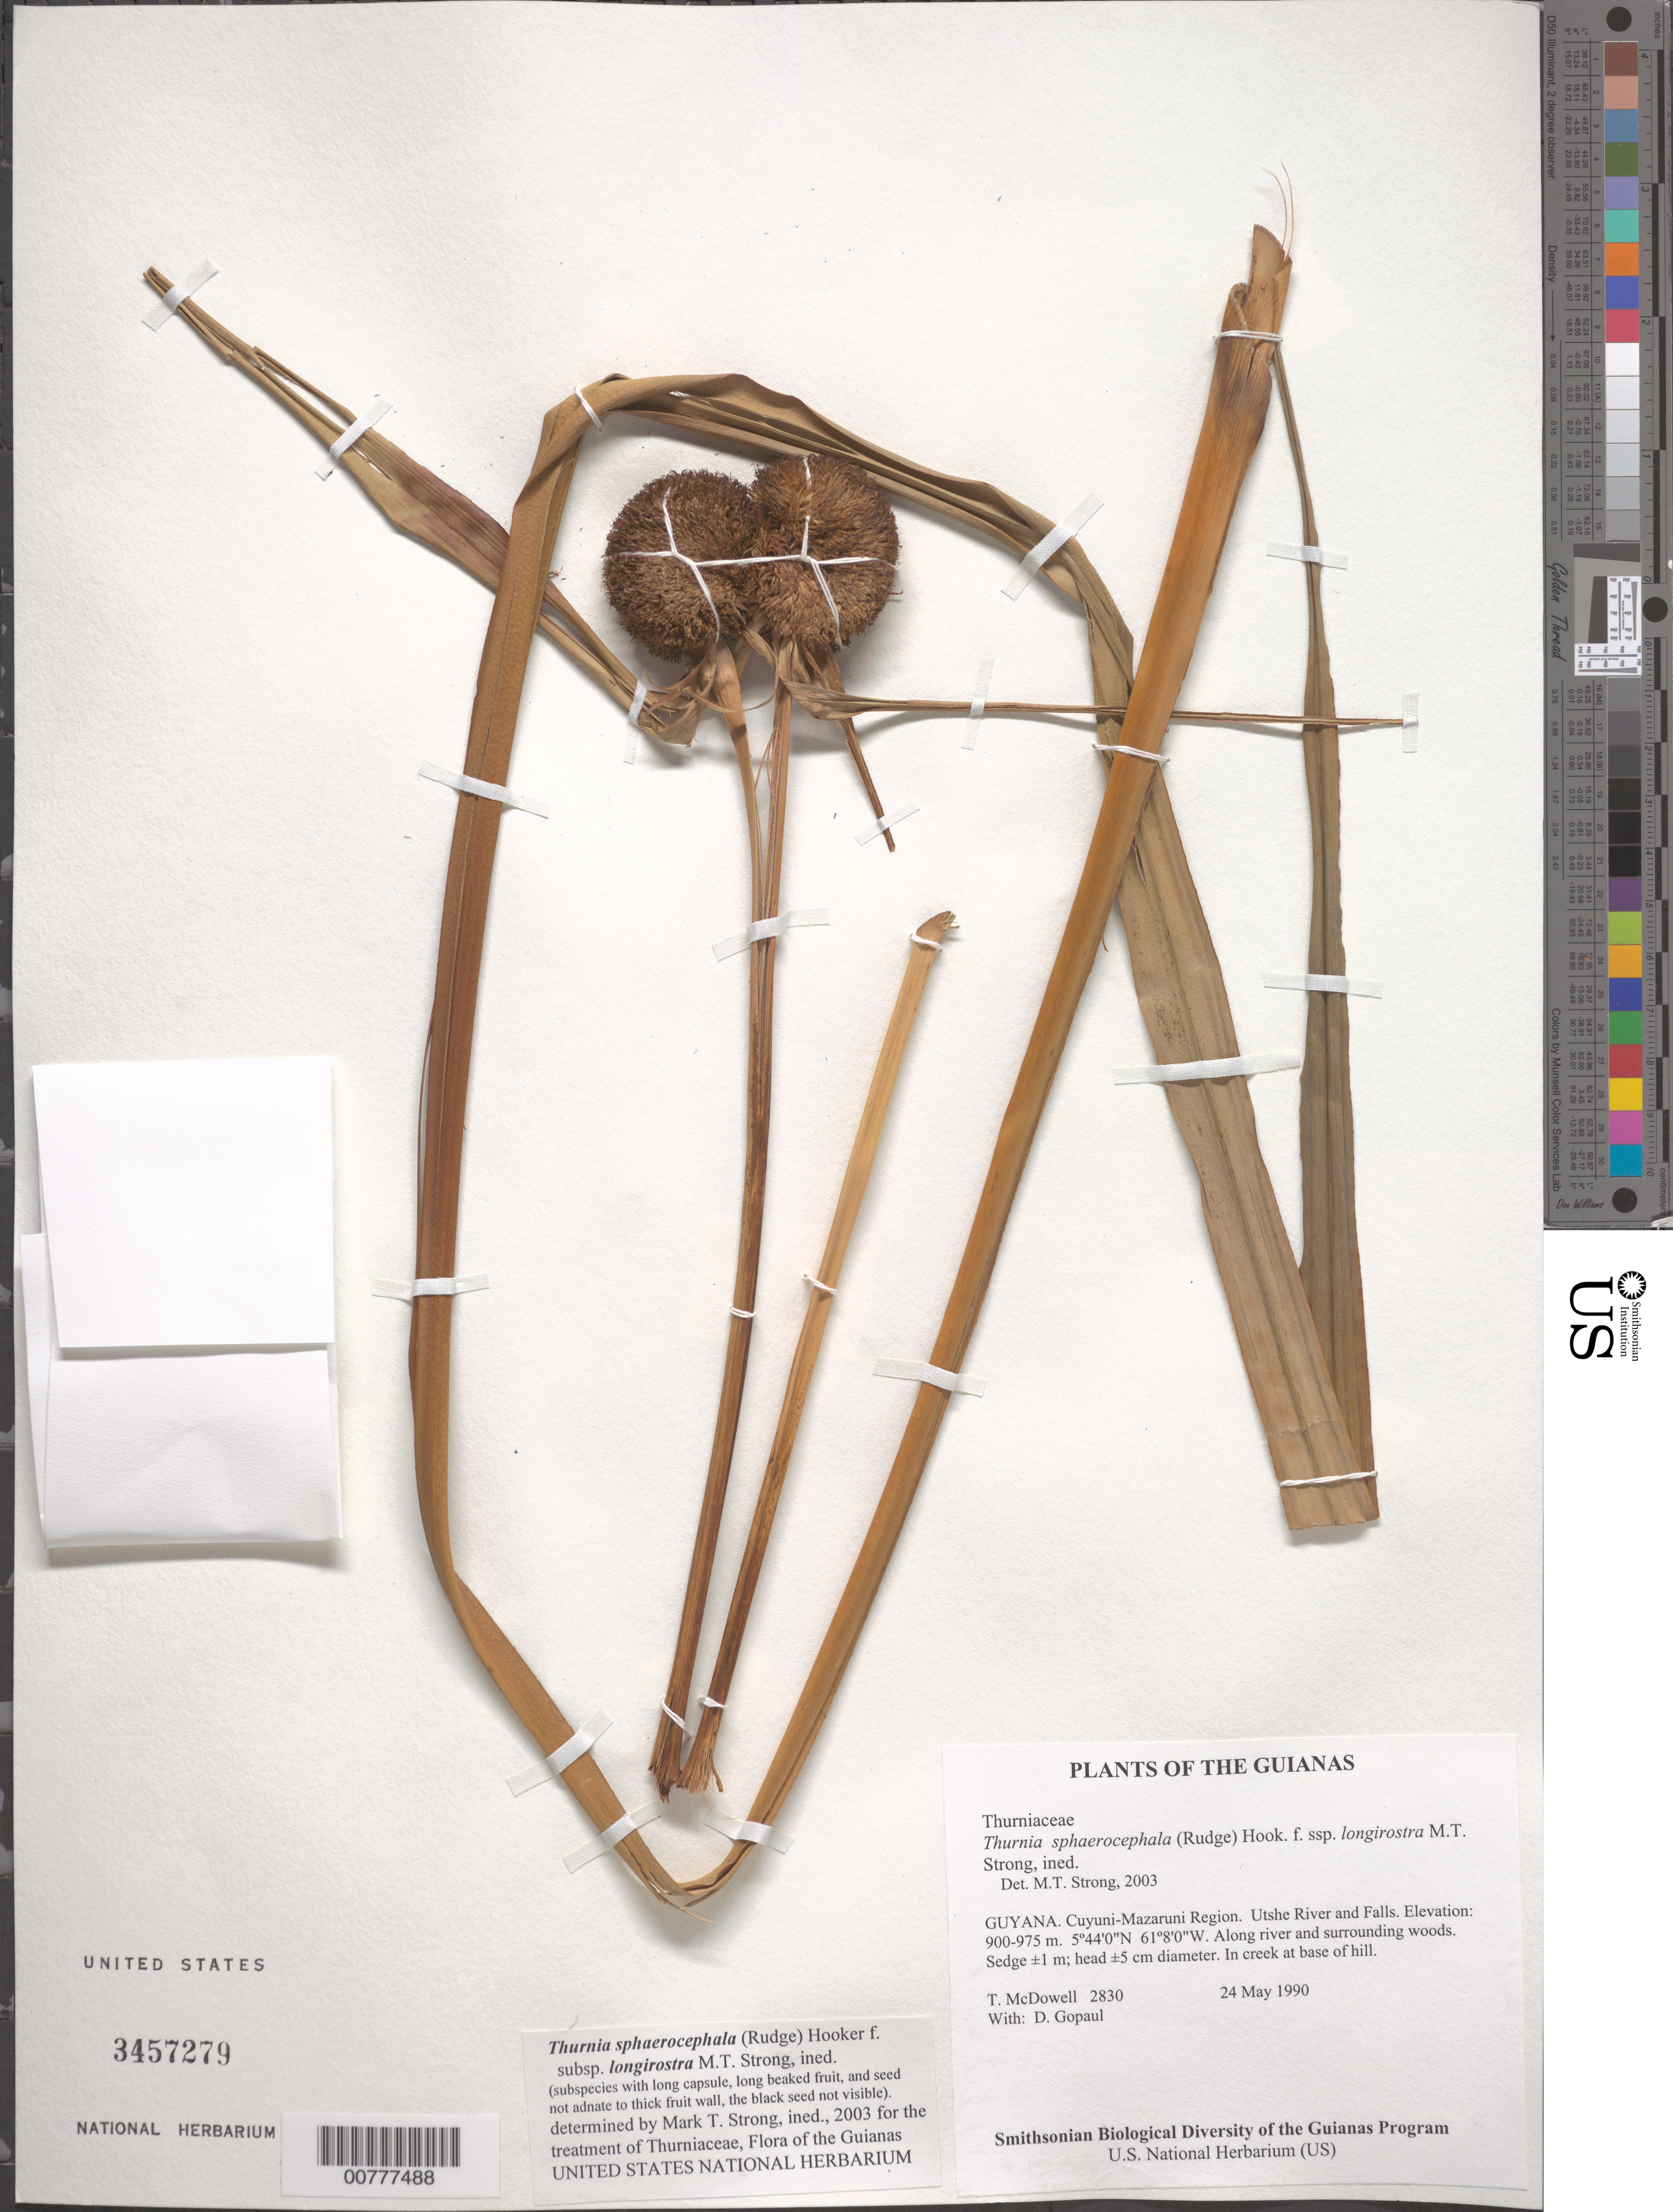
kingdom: Plantae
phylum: Tracheophyta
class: Liliopsida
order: Poales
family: Thurniaceae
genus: Thurnia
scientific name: Thurnia sphaerocephala subsp. longirostra M.T. Strong, ined.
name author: M.T. Strong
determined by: Strong, M. T., (US), Smithsonian Institution - National Museum of Natural History (UNITED STATES)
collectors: T. McDowell & D. Gopaul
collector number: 2830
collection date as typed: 24 May 1990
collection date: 1990-05-24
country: Guyana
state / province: Cuyuni-Mazaruni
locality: Utshi River and Falls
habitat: Along river and surrounding woods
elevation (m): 900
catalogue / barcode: US 3457279